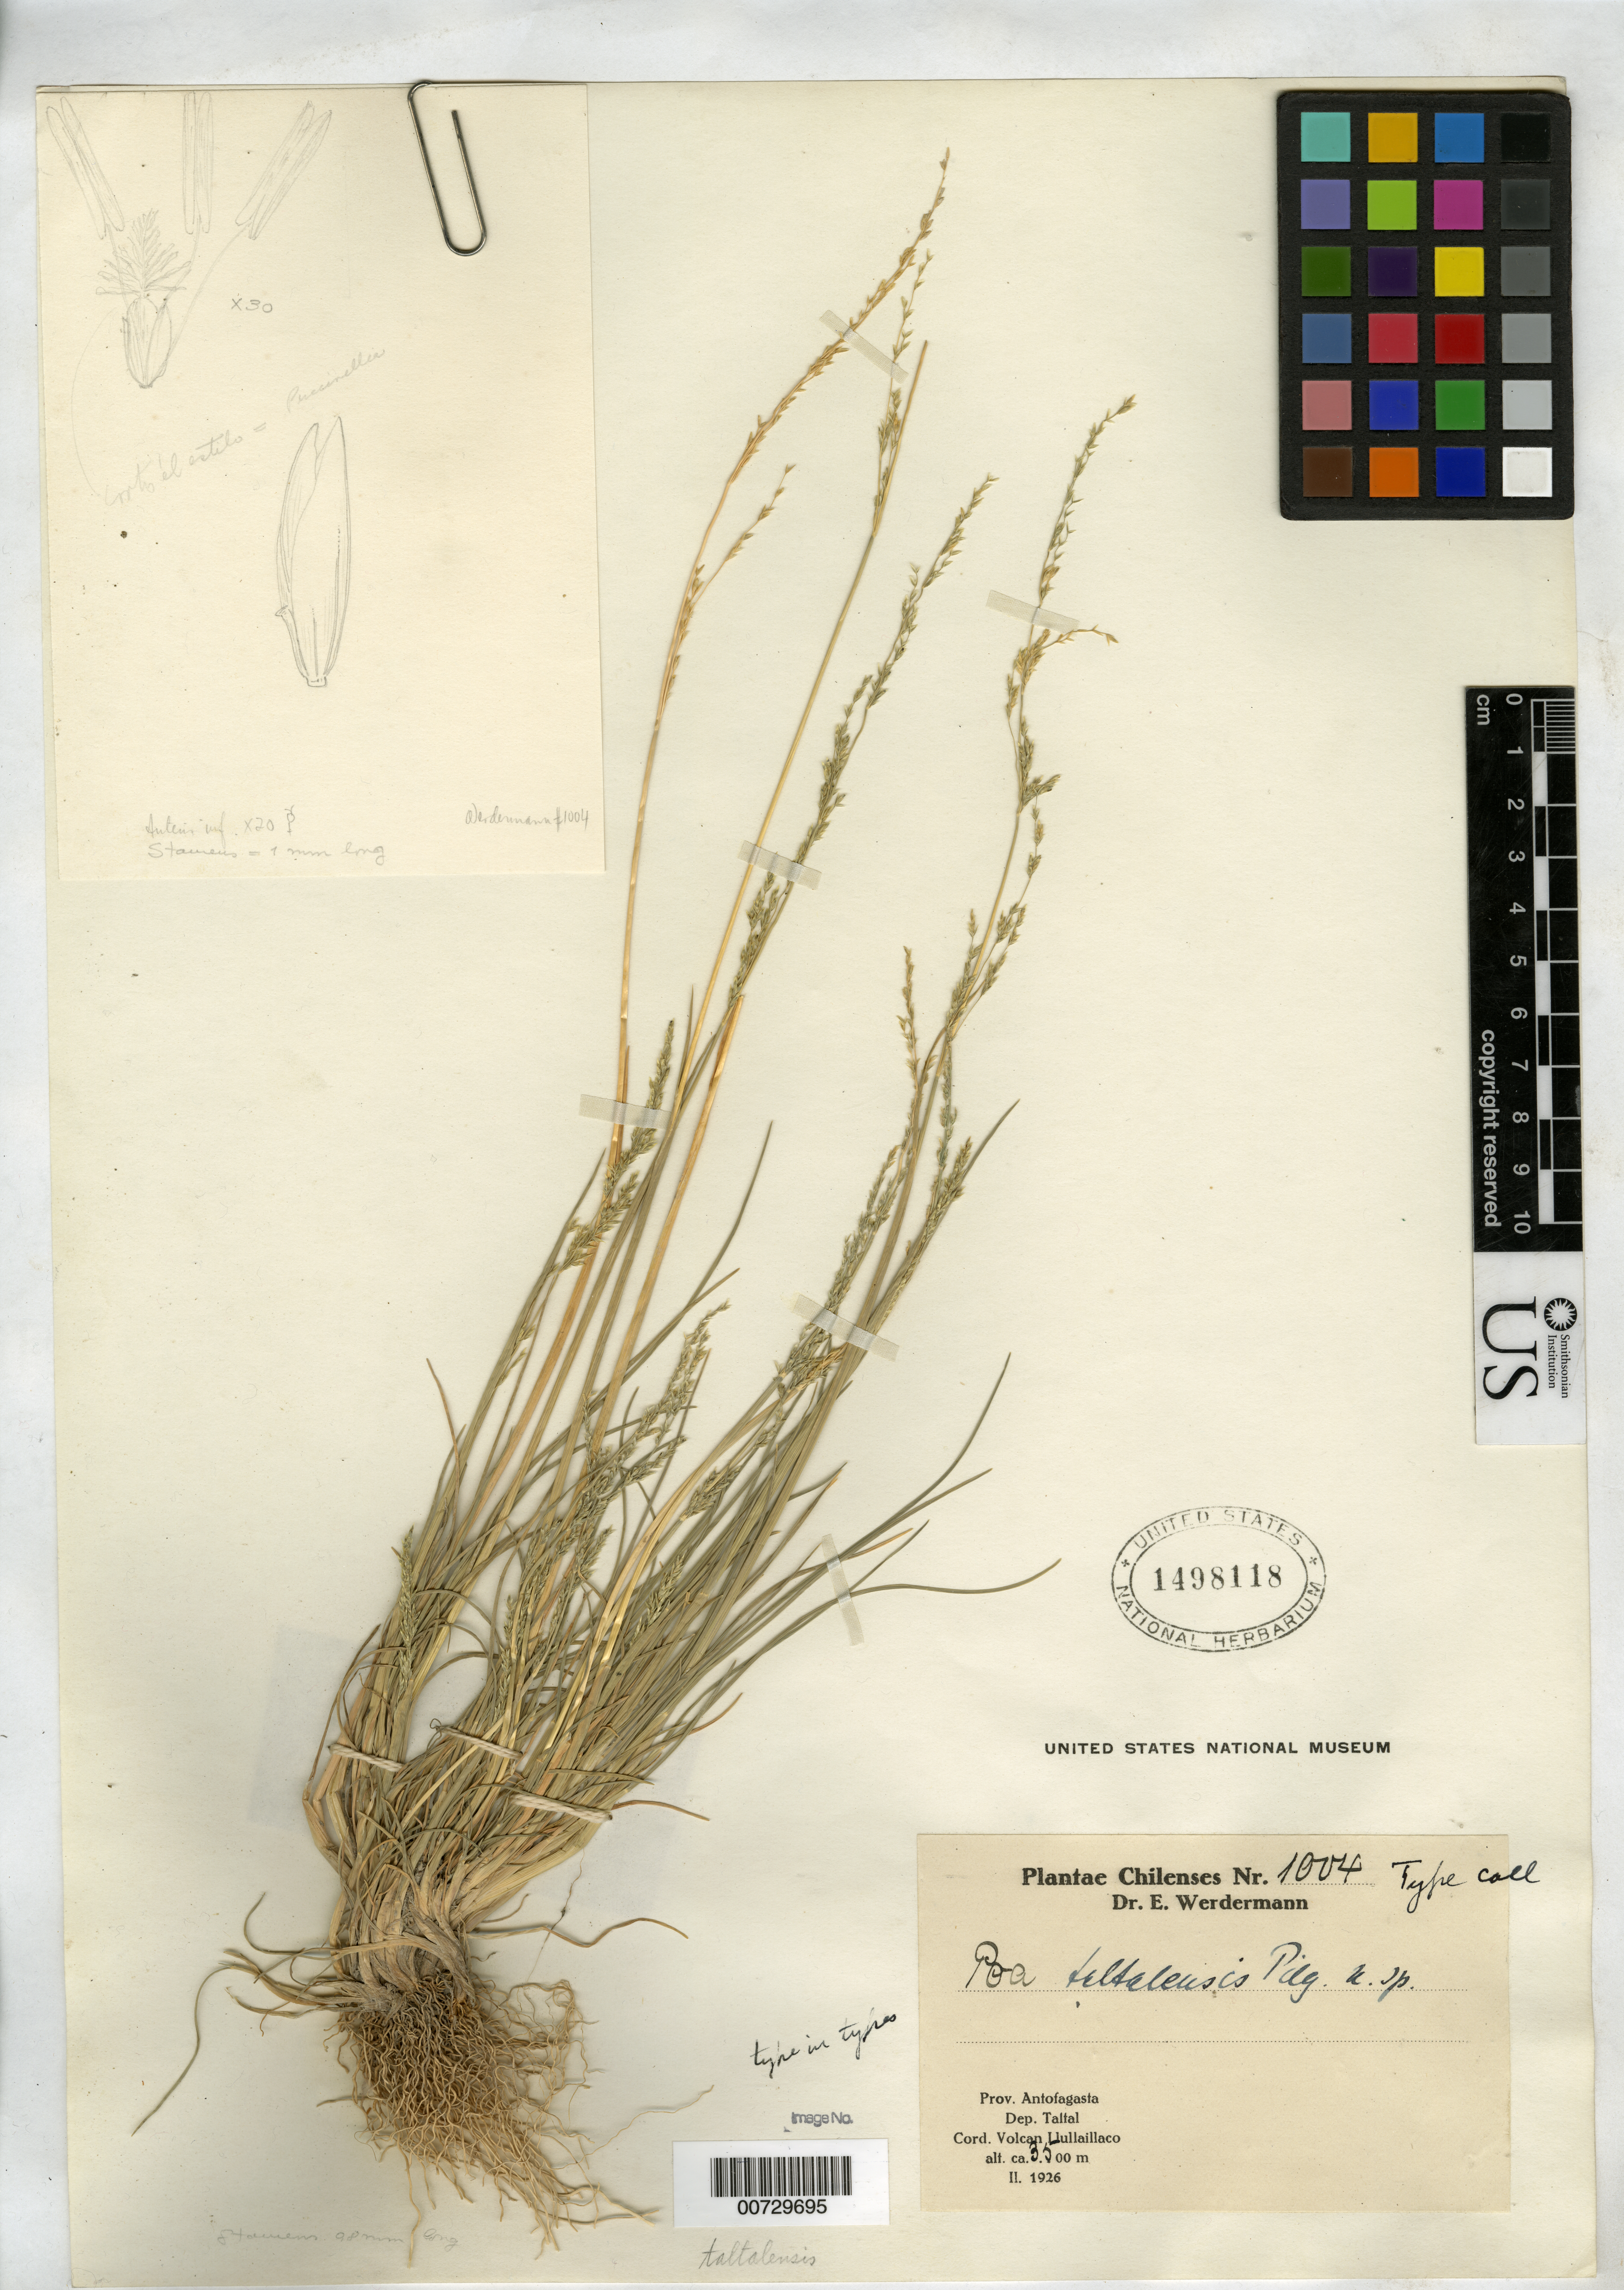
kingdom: Plantae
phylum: Tracheophyta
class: Liliopsida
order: Poales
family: Poaceae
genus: Poa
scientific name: Poa taltalensis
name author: Pilg.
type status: Isotype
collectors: E. Werdermann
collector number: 1004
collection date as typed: Feb 1926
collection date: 1926-02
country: Chile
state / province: Antofagasta (II)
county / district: Taltal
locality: Cord. Volcan Llullailaco.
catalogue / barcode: US 1498118